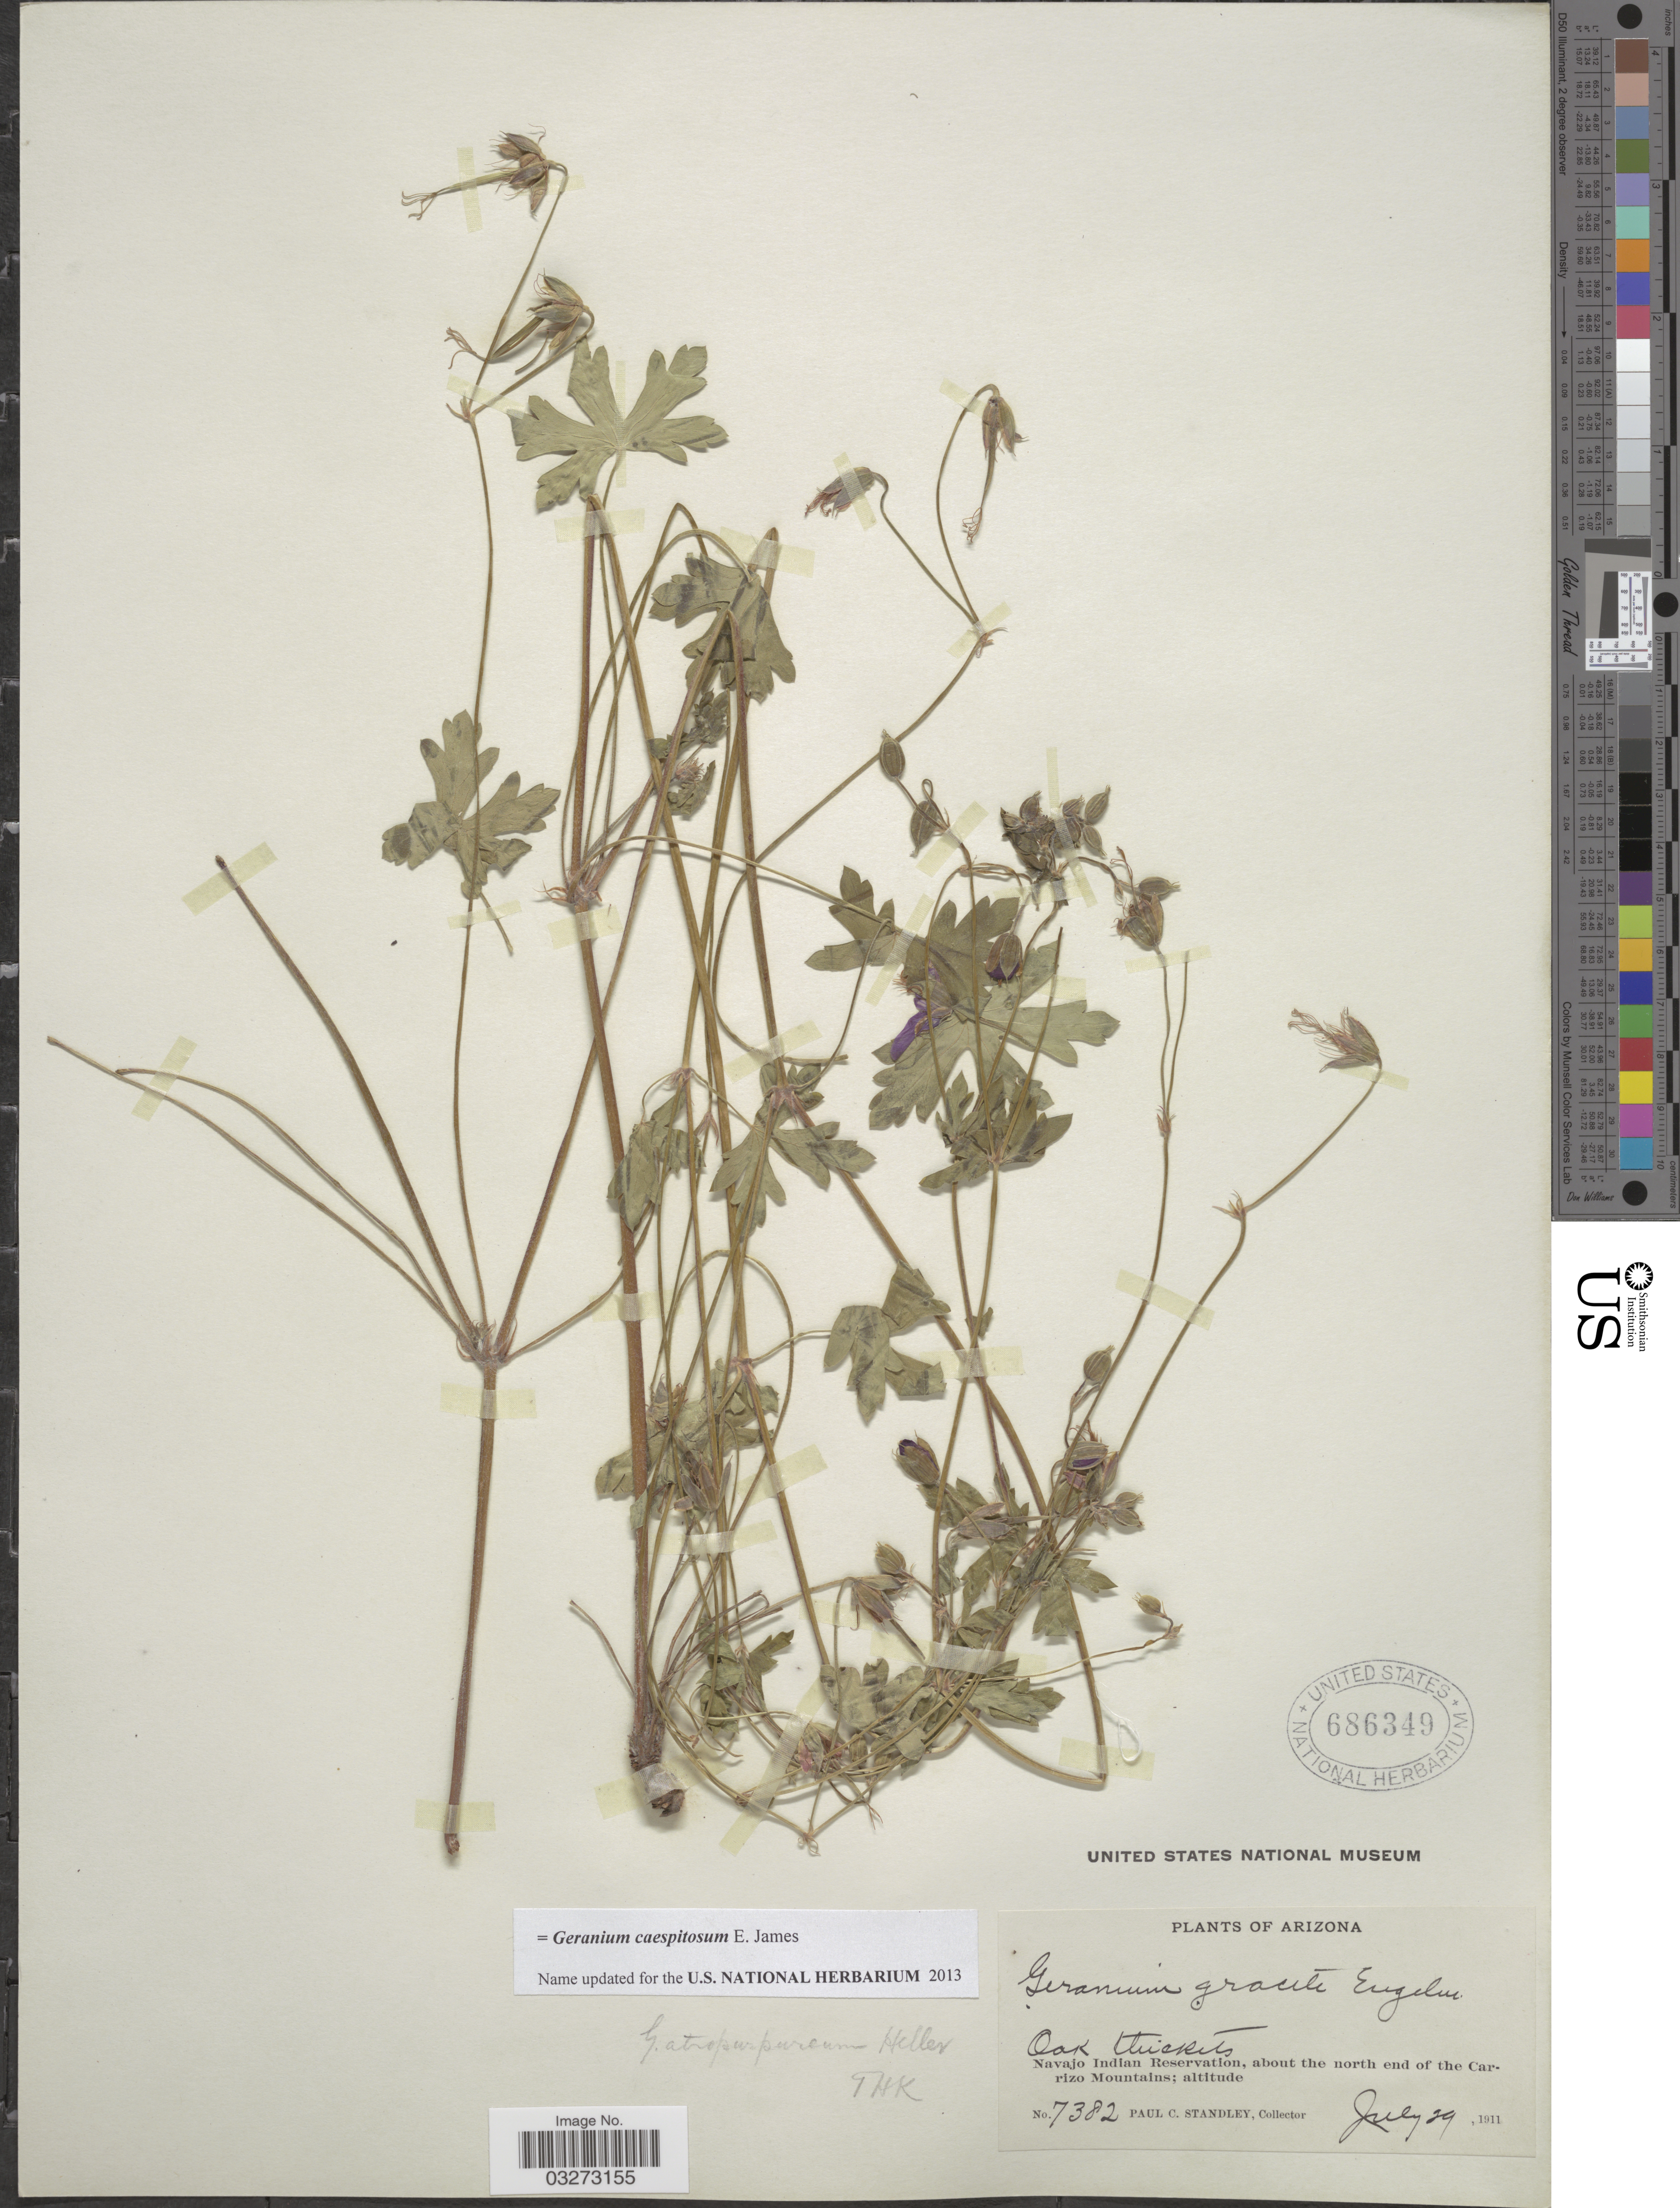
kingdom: Plantae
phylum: Tracheophyta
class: Magnoliopsida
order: Geraniales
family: Geraniaceae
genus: Geranium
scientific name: Geranium caespitosum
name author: E. James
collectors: P. C. Standley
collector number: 7382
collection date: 1911-07-29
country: United States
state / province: Arizona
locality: Oak thickets, Navajo Indian Reservation, about the north end of the Carizo Mountains.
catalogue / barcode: US 686349